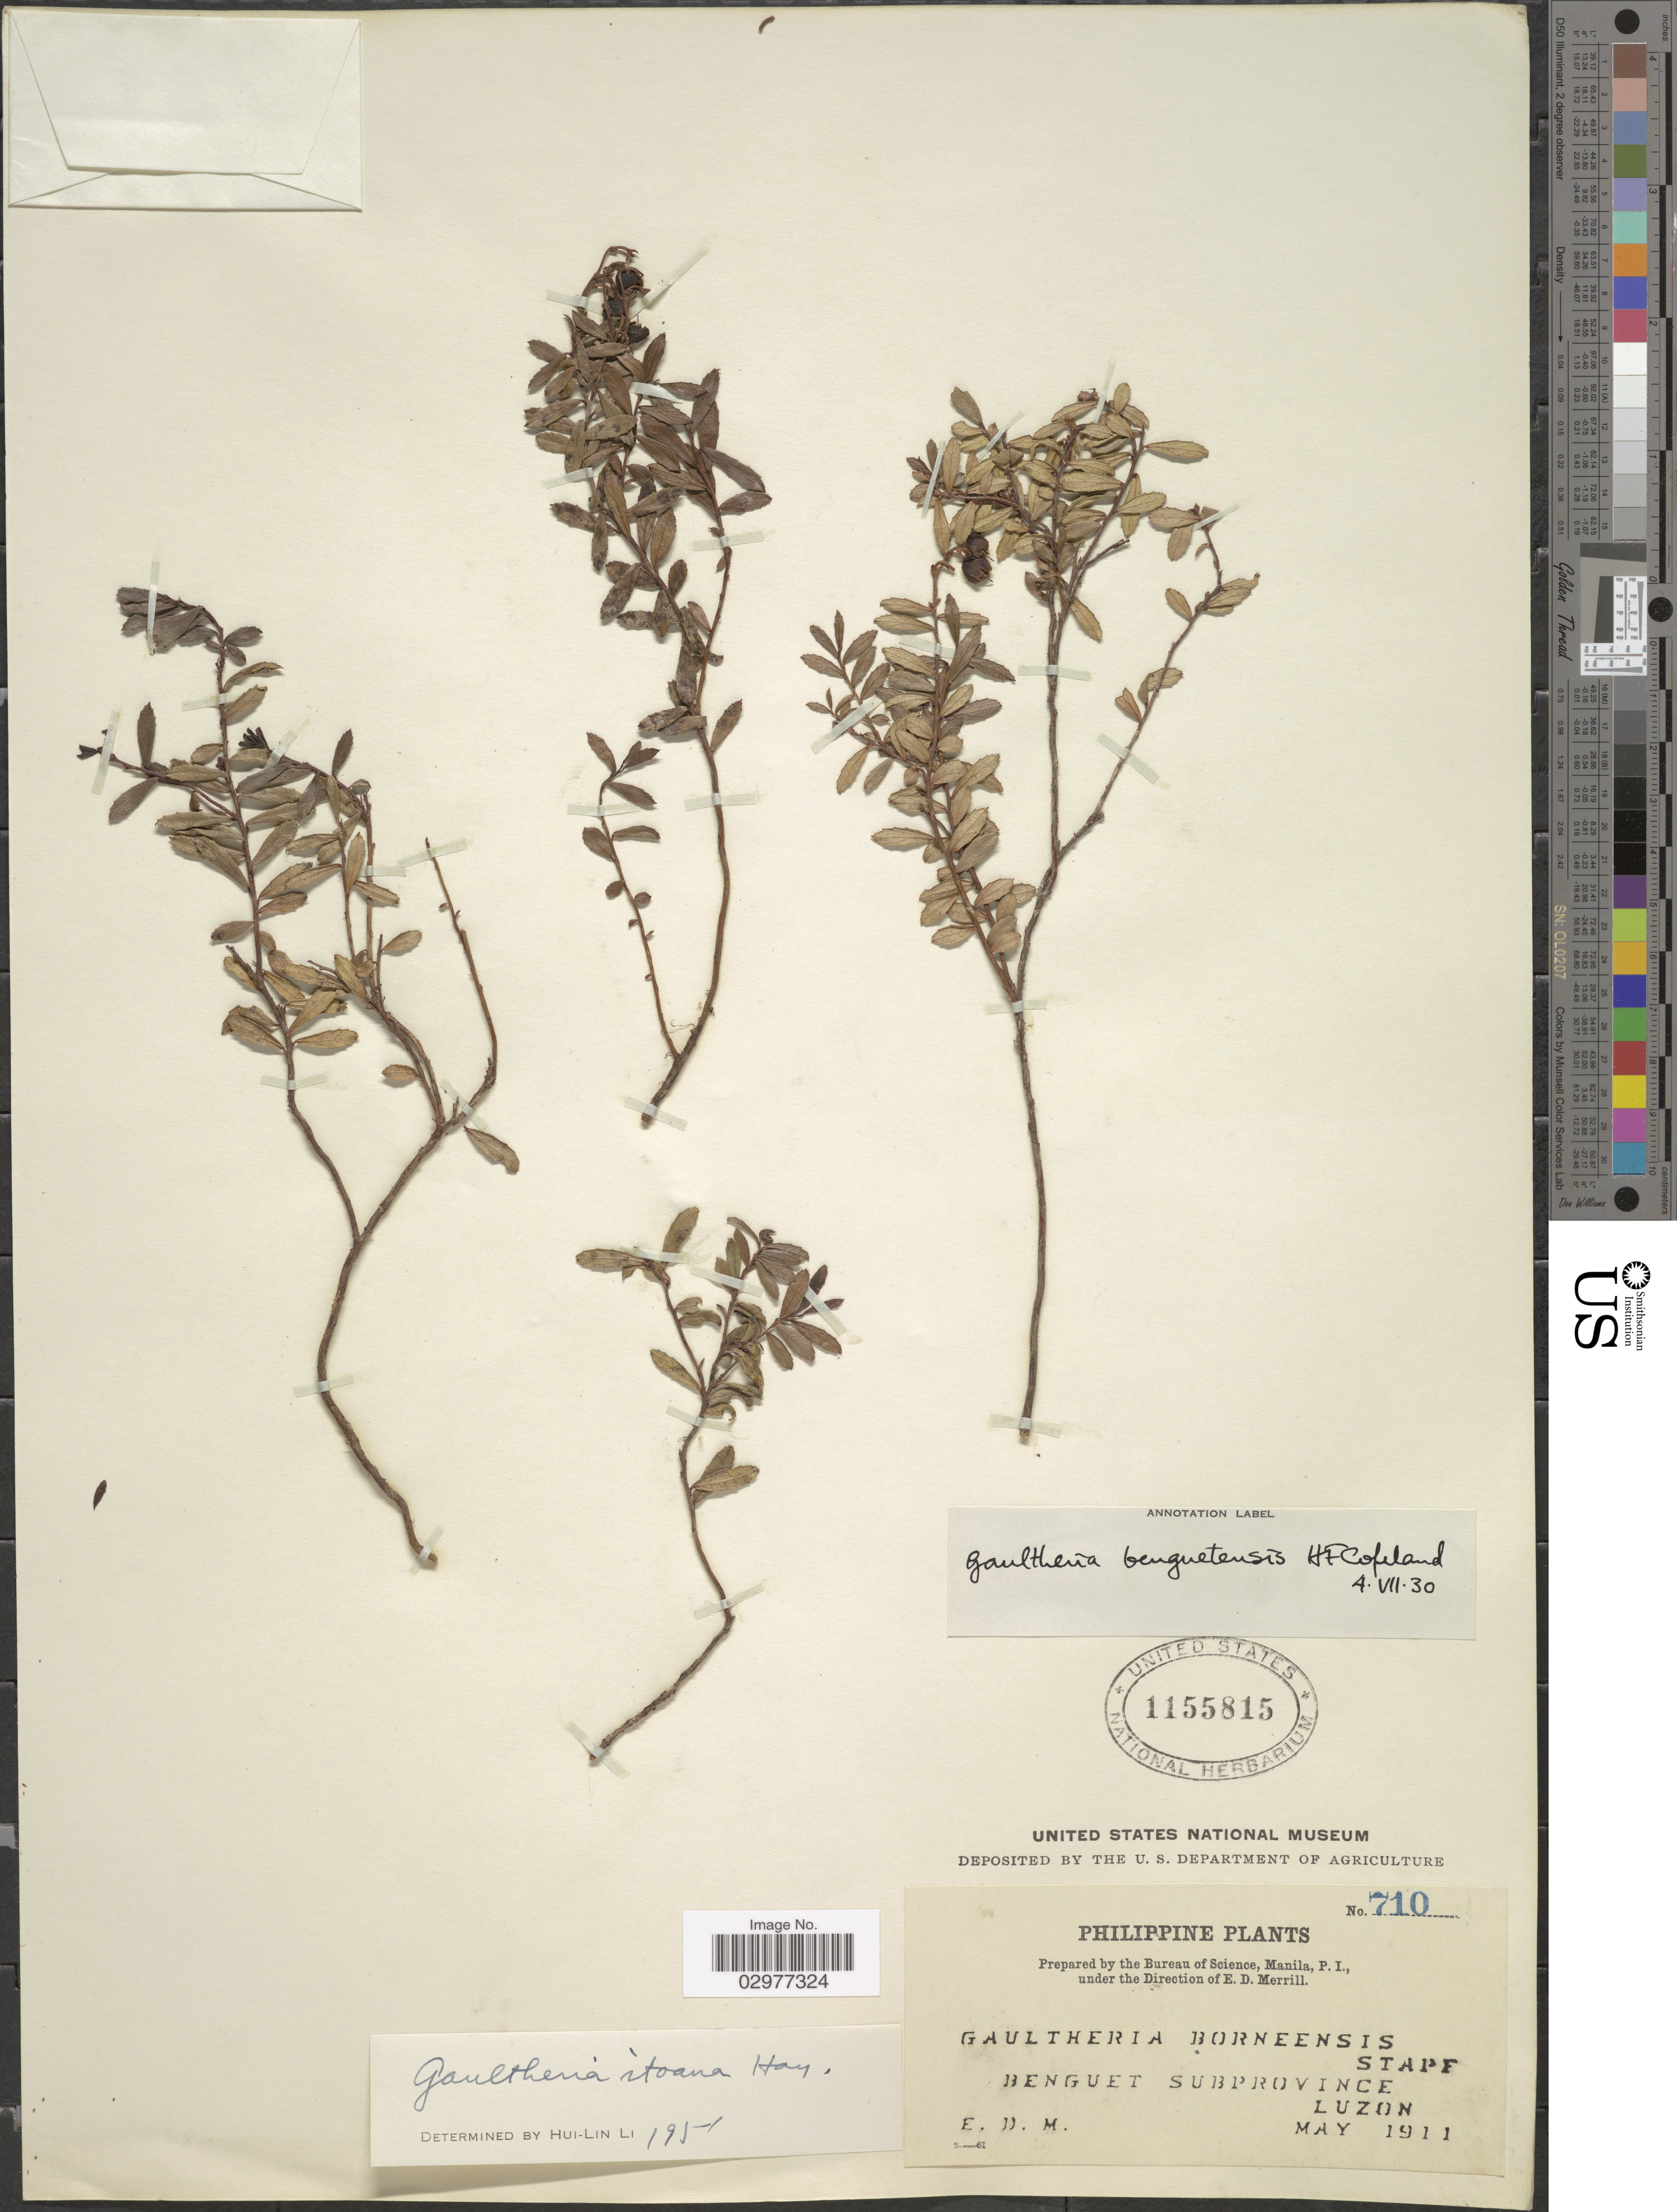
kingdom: Plantae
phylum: Tracheophyta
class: Magnoliopsida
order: Ericales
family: Ericaceae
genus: Gaultheria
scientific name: Gaultheria itoana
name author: Hayata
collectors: E. D. Merrill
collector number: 710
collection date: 1911-05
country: Philippines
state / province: Cordillera (Administrative Region)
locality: Benguet Subprovince Luzon.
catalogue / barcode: US 1155815